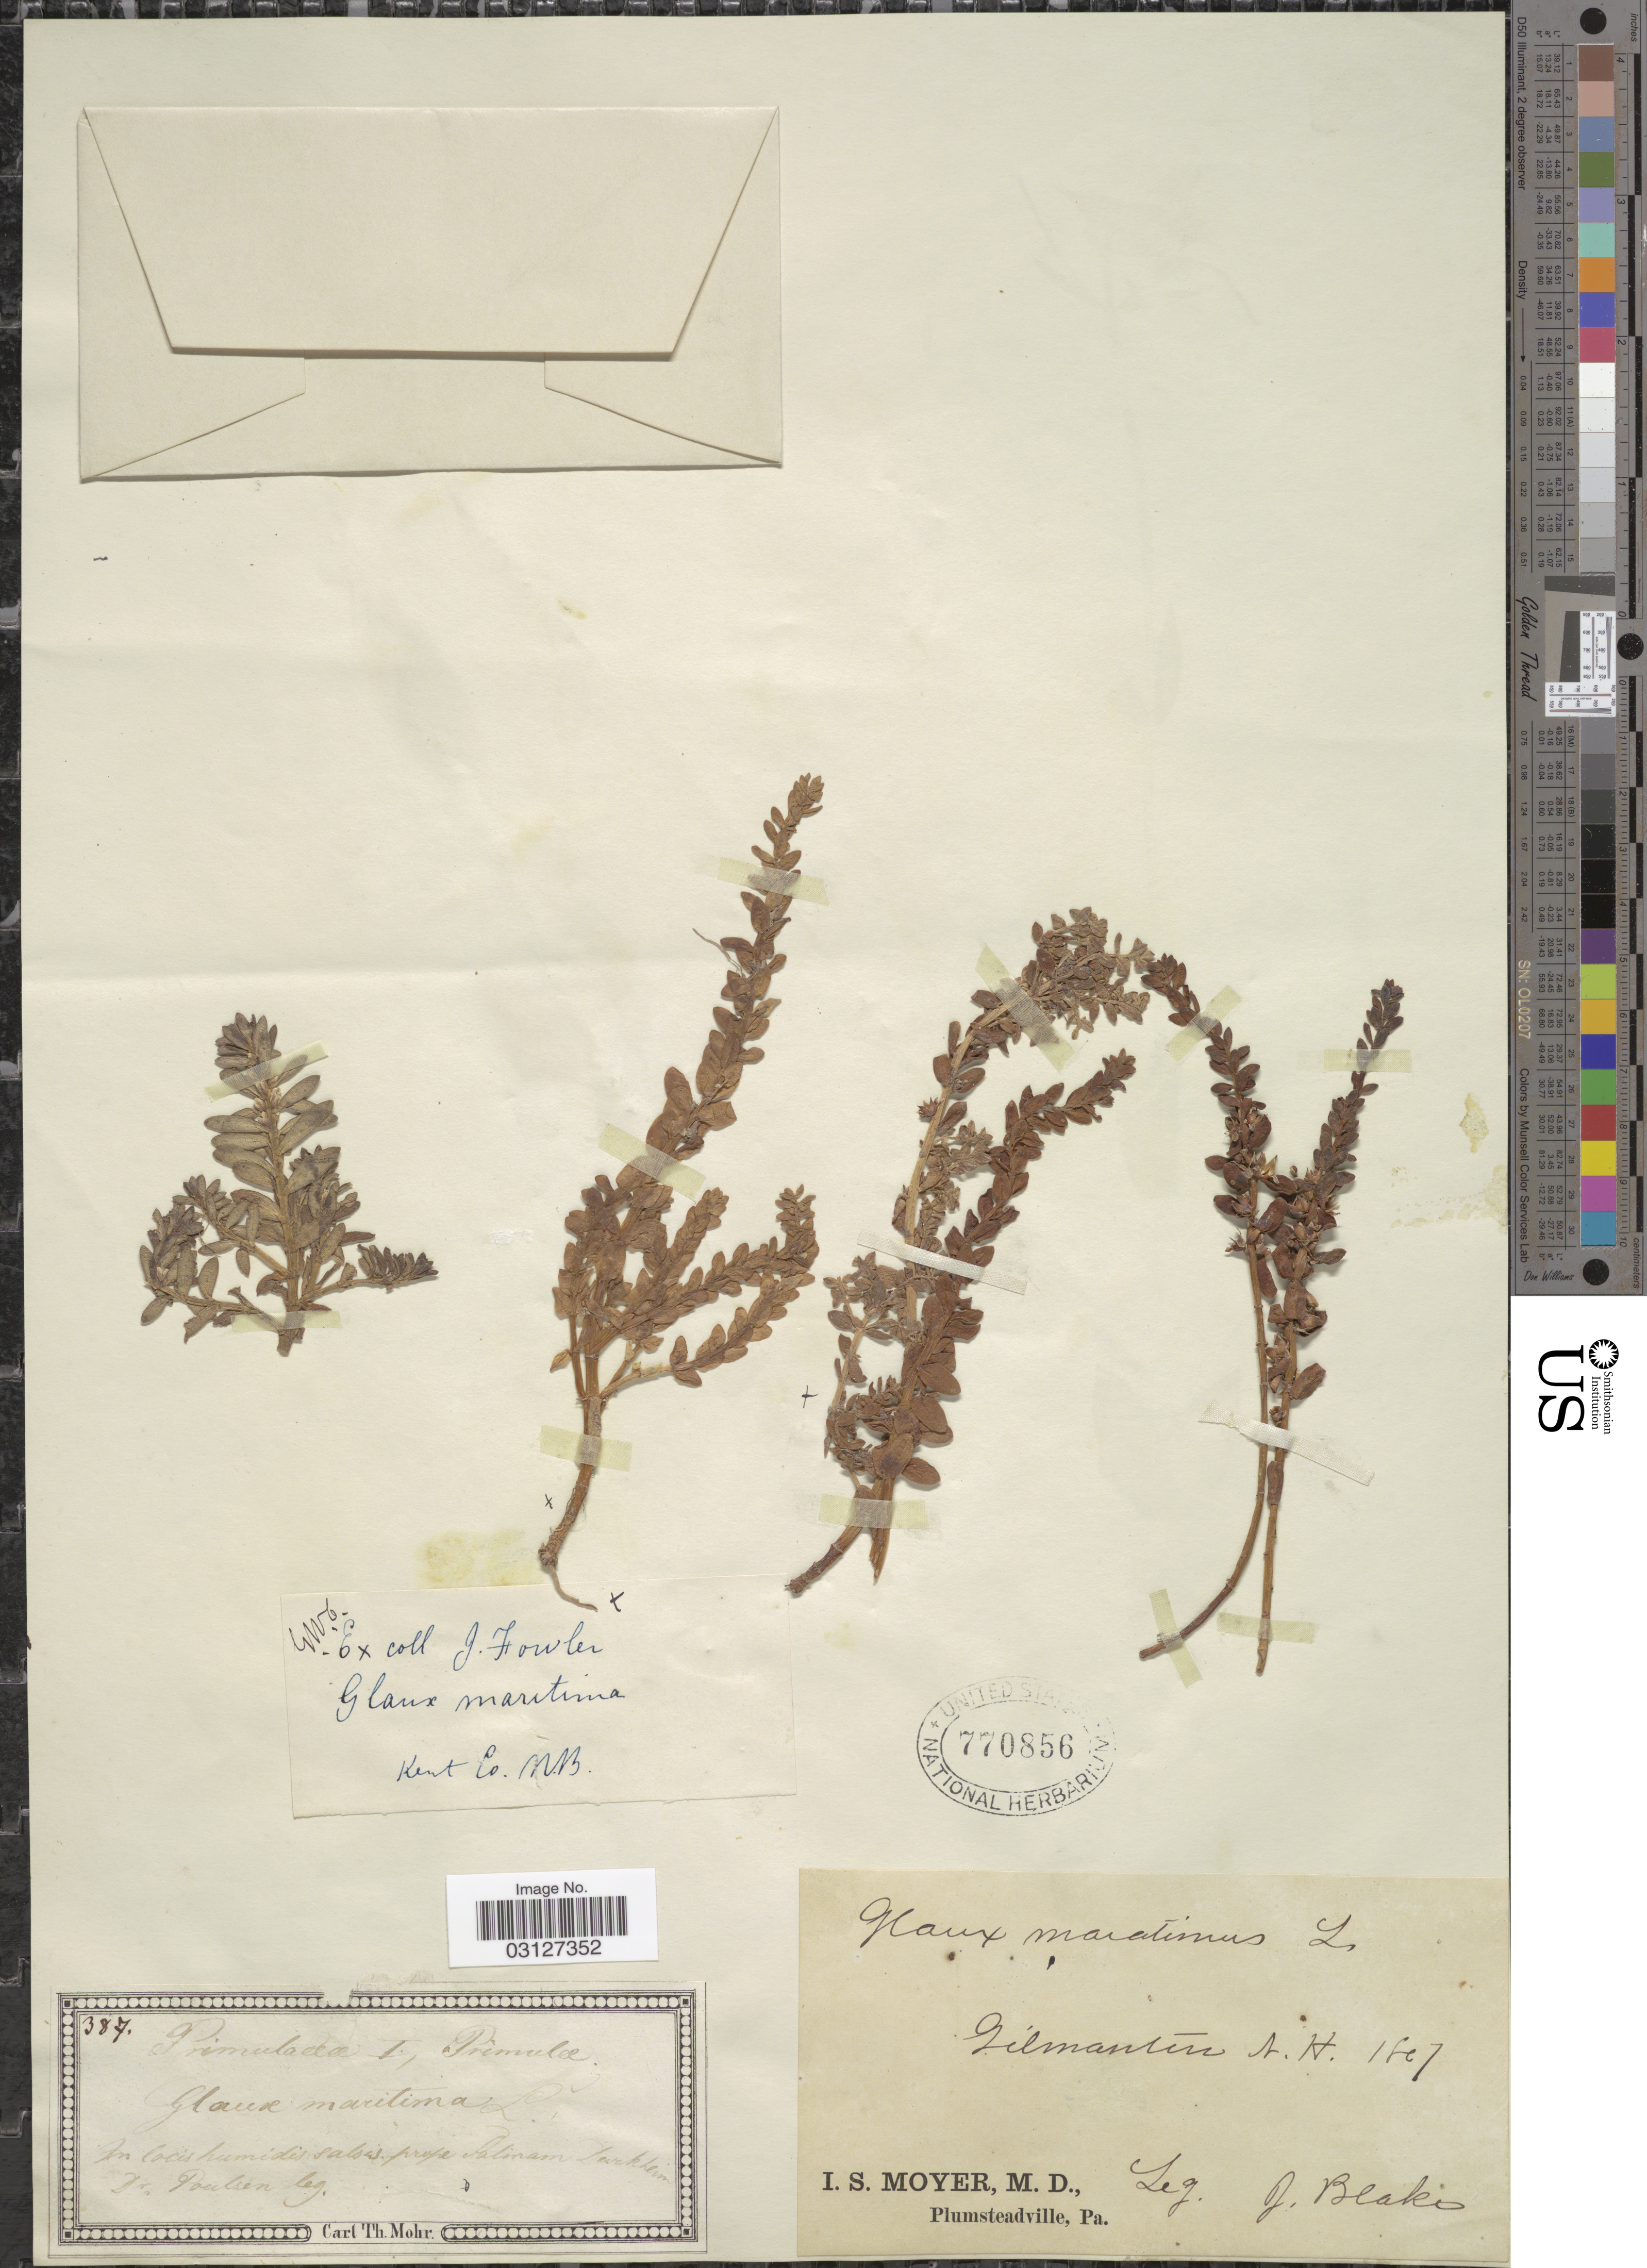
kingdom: Plantae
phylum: Tracheophyta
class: Magnoliopsida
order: Ericales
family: Primulaceae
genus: Glaux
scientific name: Glaux maritima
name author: L.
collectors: J. Blake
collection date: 1807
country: United States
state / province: New Hampshire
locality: Gilmanten.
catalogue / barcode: US 770856